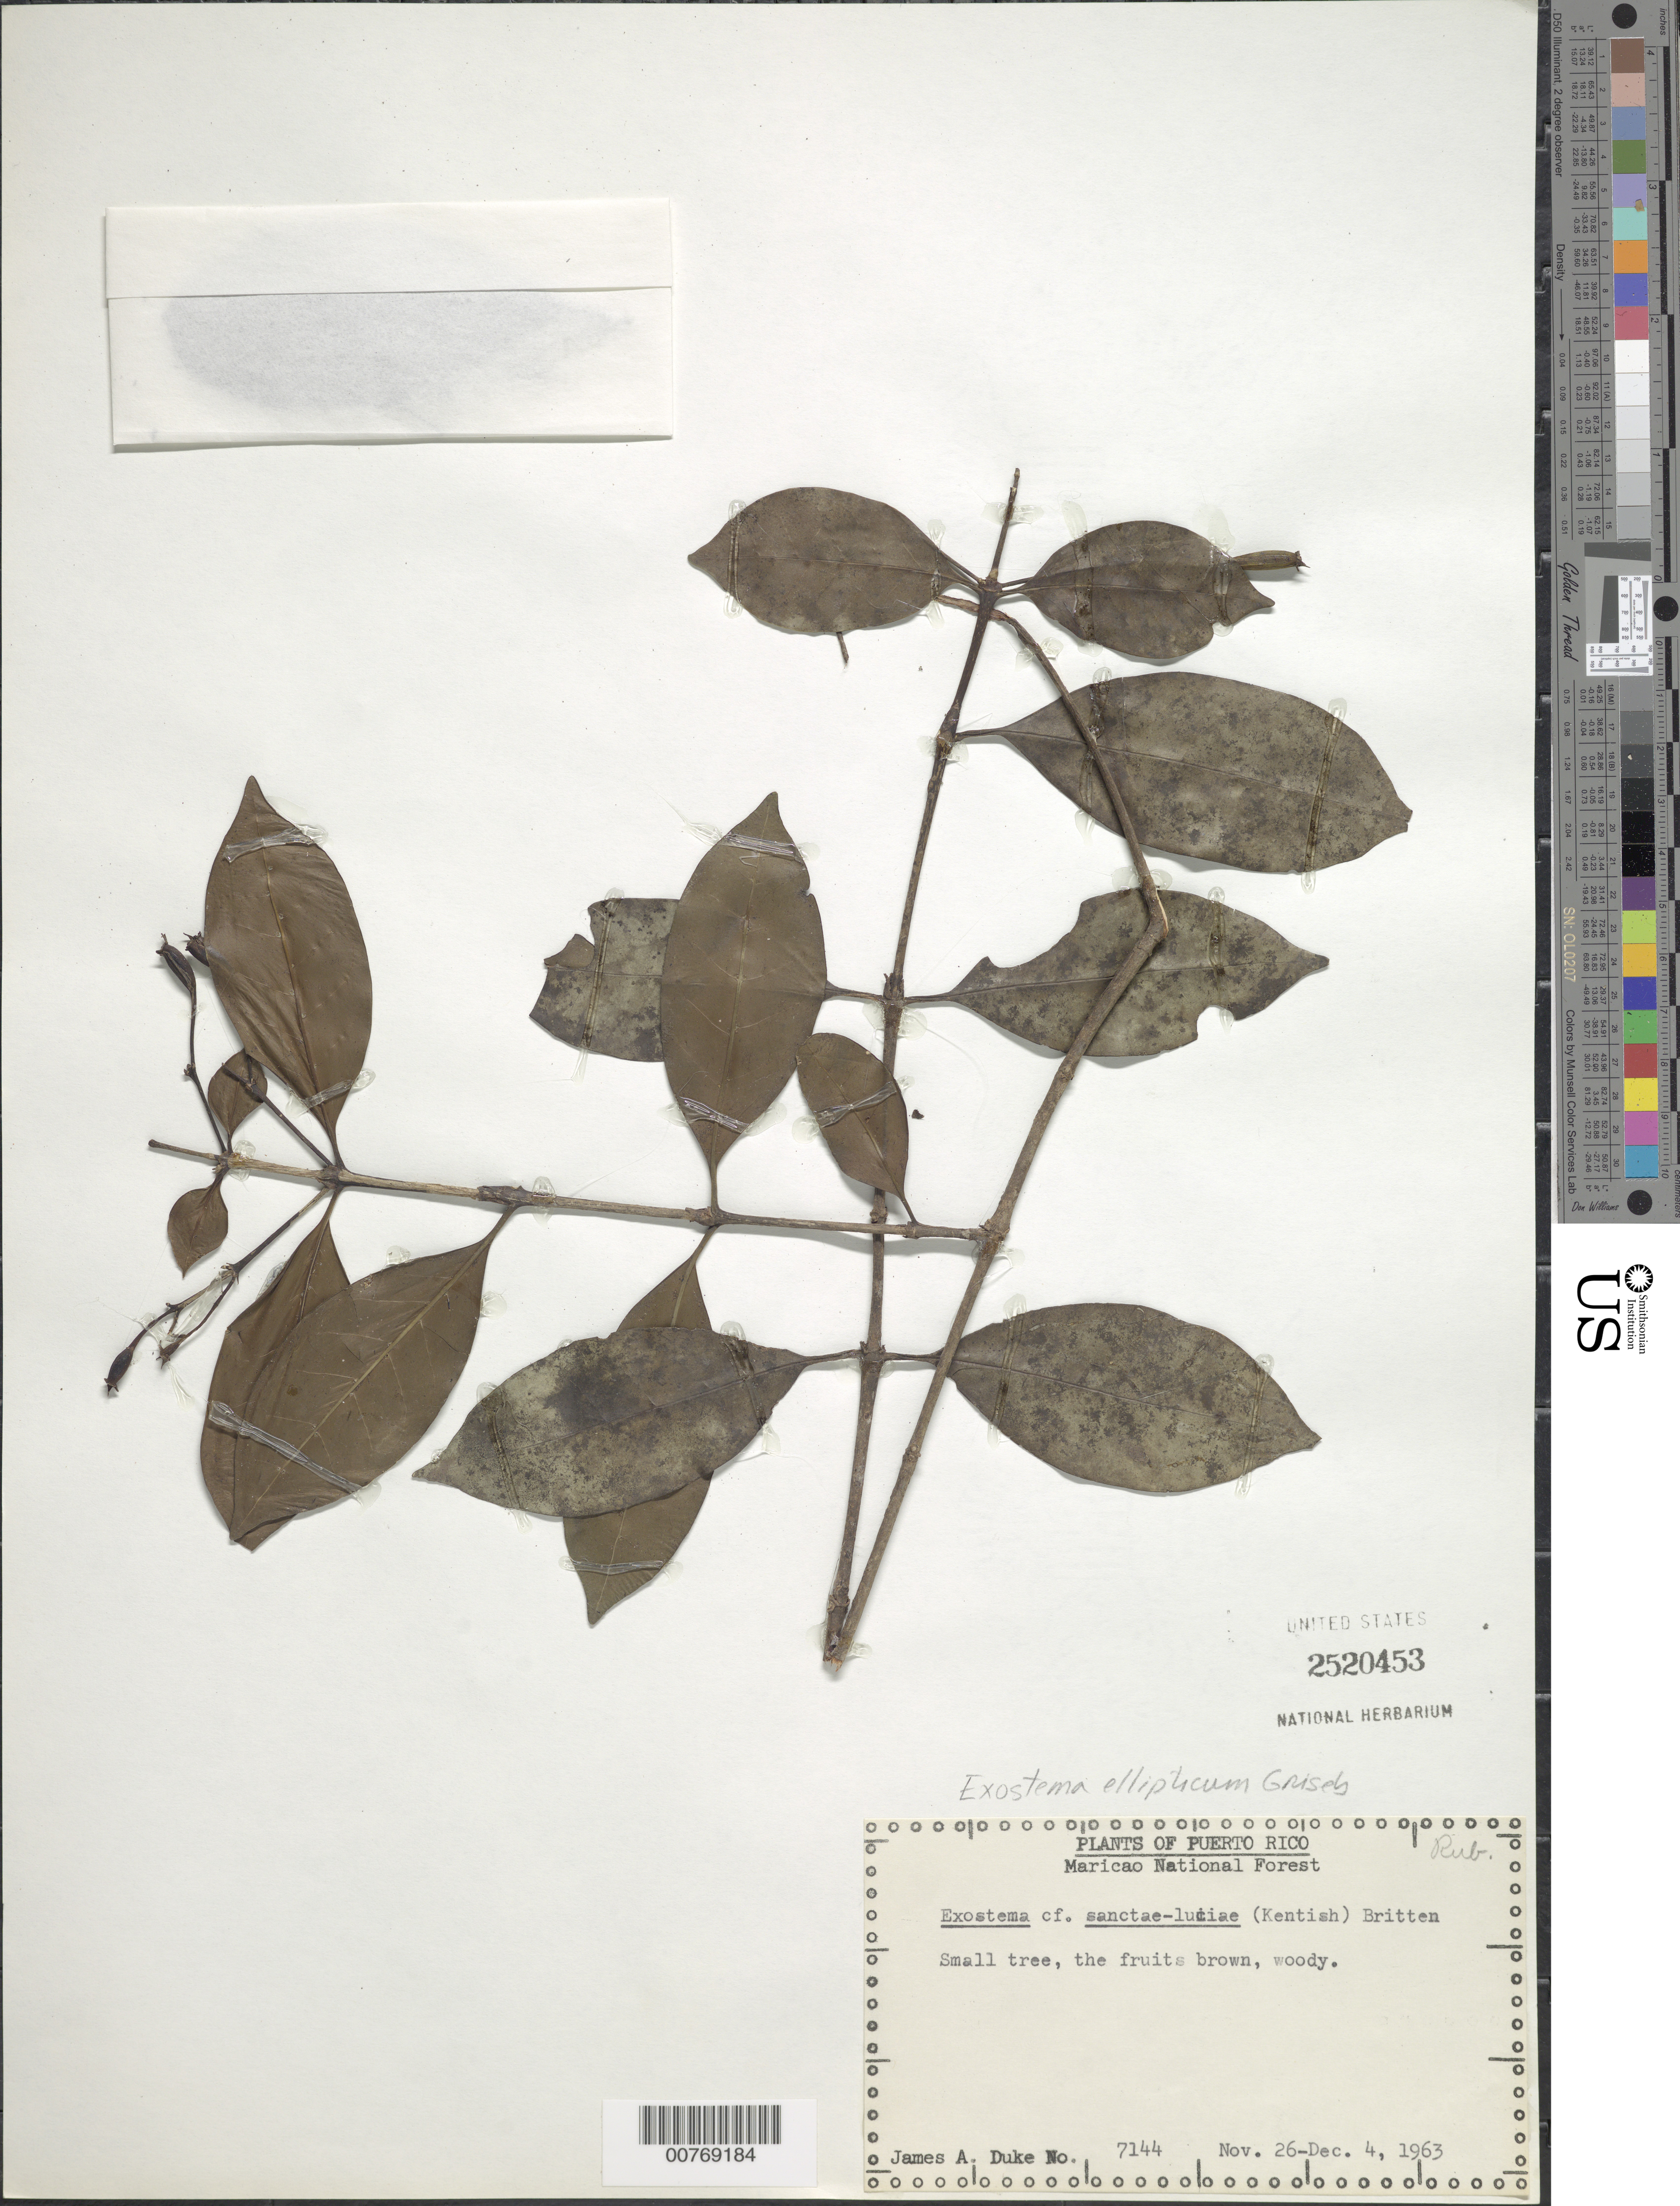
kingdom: Plantae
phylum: Tracheophyta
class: Magnoliopsida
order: Gentianales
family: Rubiaceae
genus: Exostema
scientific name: Exostema ellipticum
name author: Griseb.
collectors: J. A. Duke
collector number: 7144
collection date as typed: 26 Nov 1963 to 04 Dec 1963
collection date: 1963-11-26/1963-12-04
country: Puerto Rico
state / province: Maricao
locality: Maricao National Forest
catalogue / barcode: US 2520453